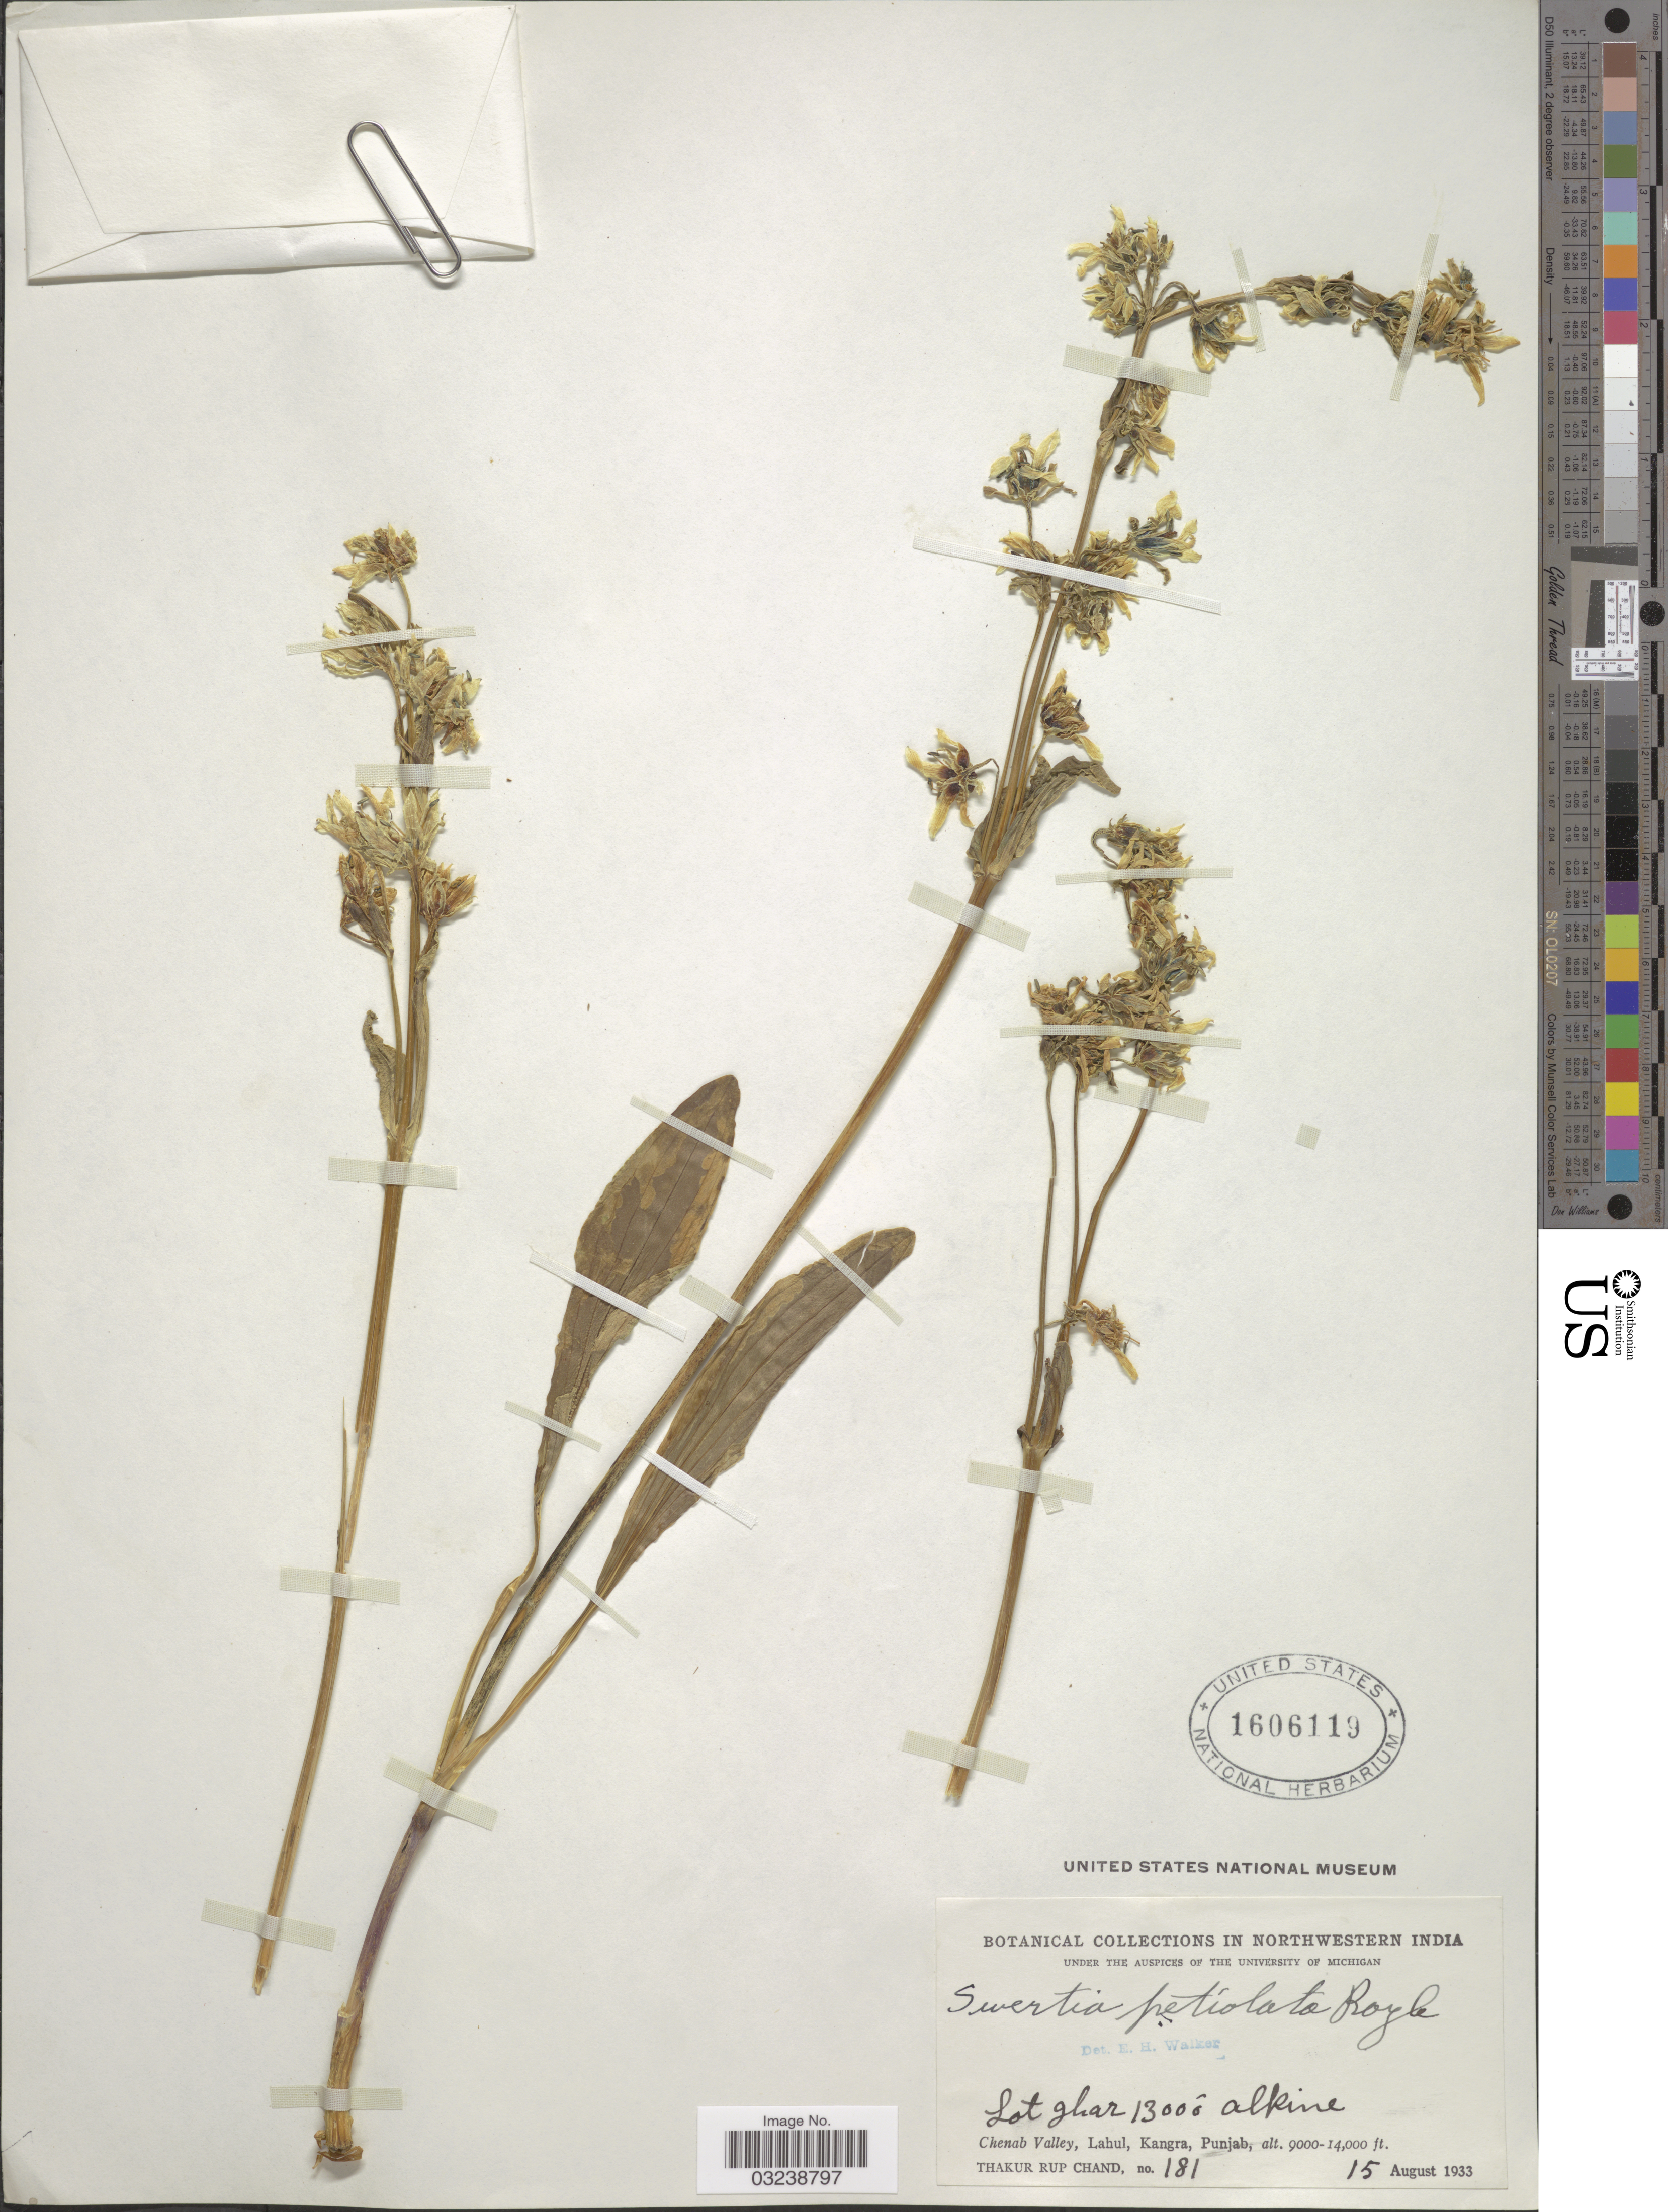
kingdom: Plantae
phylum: Tracheophyta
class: Magnoliopsida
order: Gentianales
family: Gentianaceae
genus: Swertia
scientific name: Swertia petiolata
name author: D. Don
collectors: T. R. Chand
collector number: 181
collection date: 1933-08-15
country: India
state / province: Punjab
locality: Northwestern India. Lot ghar. Chenab Valley, Lahul, Kangra, Punjab.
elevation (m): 3962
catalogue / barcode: US 1606119